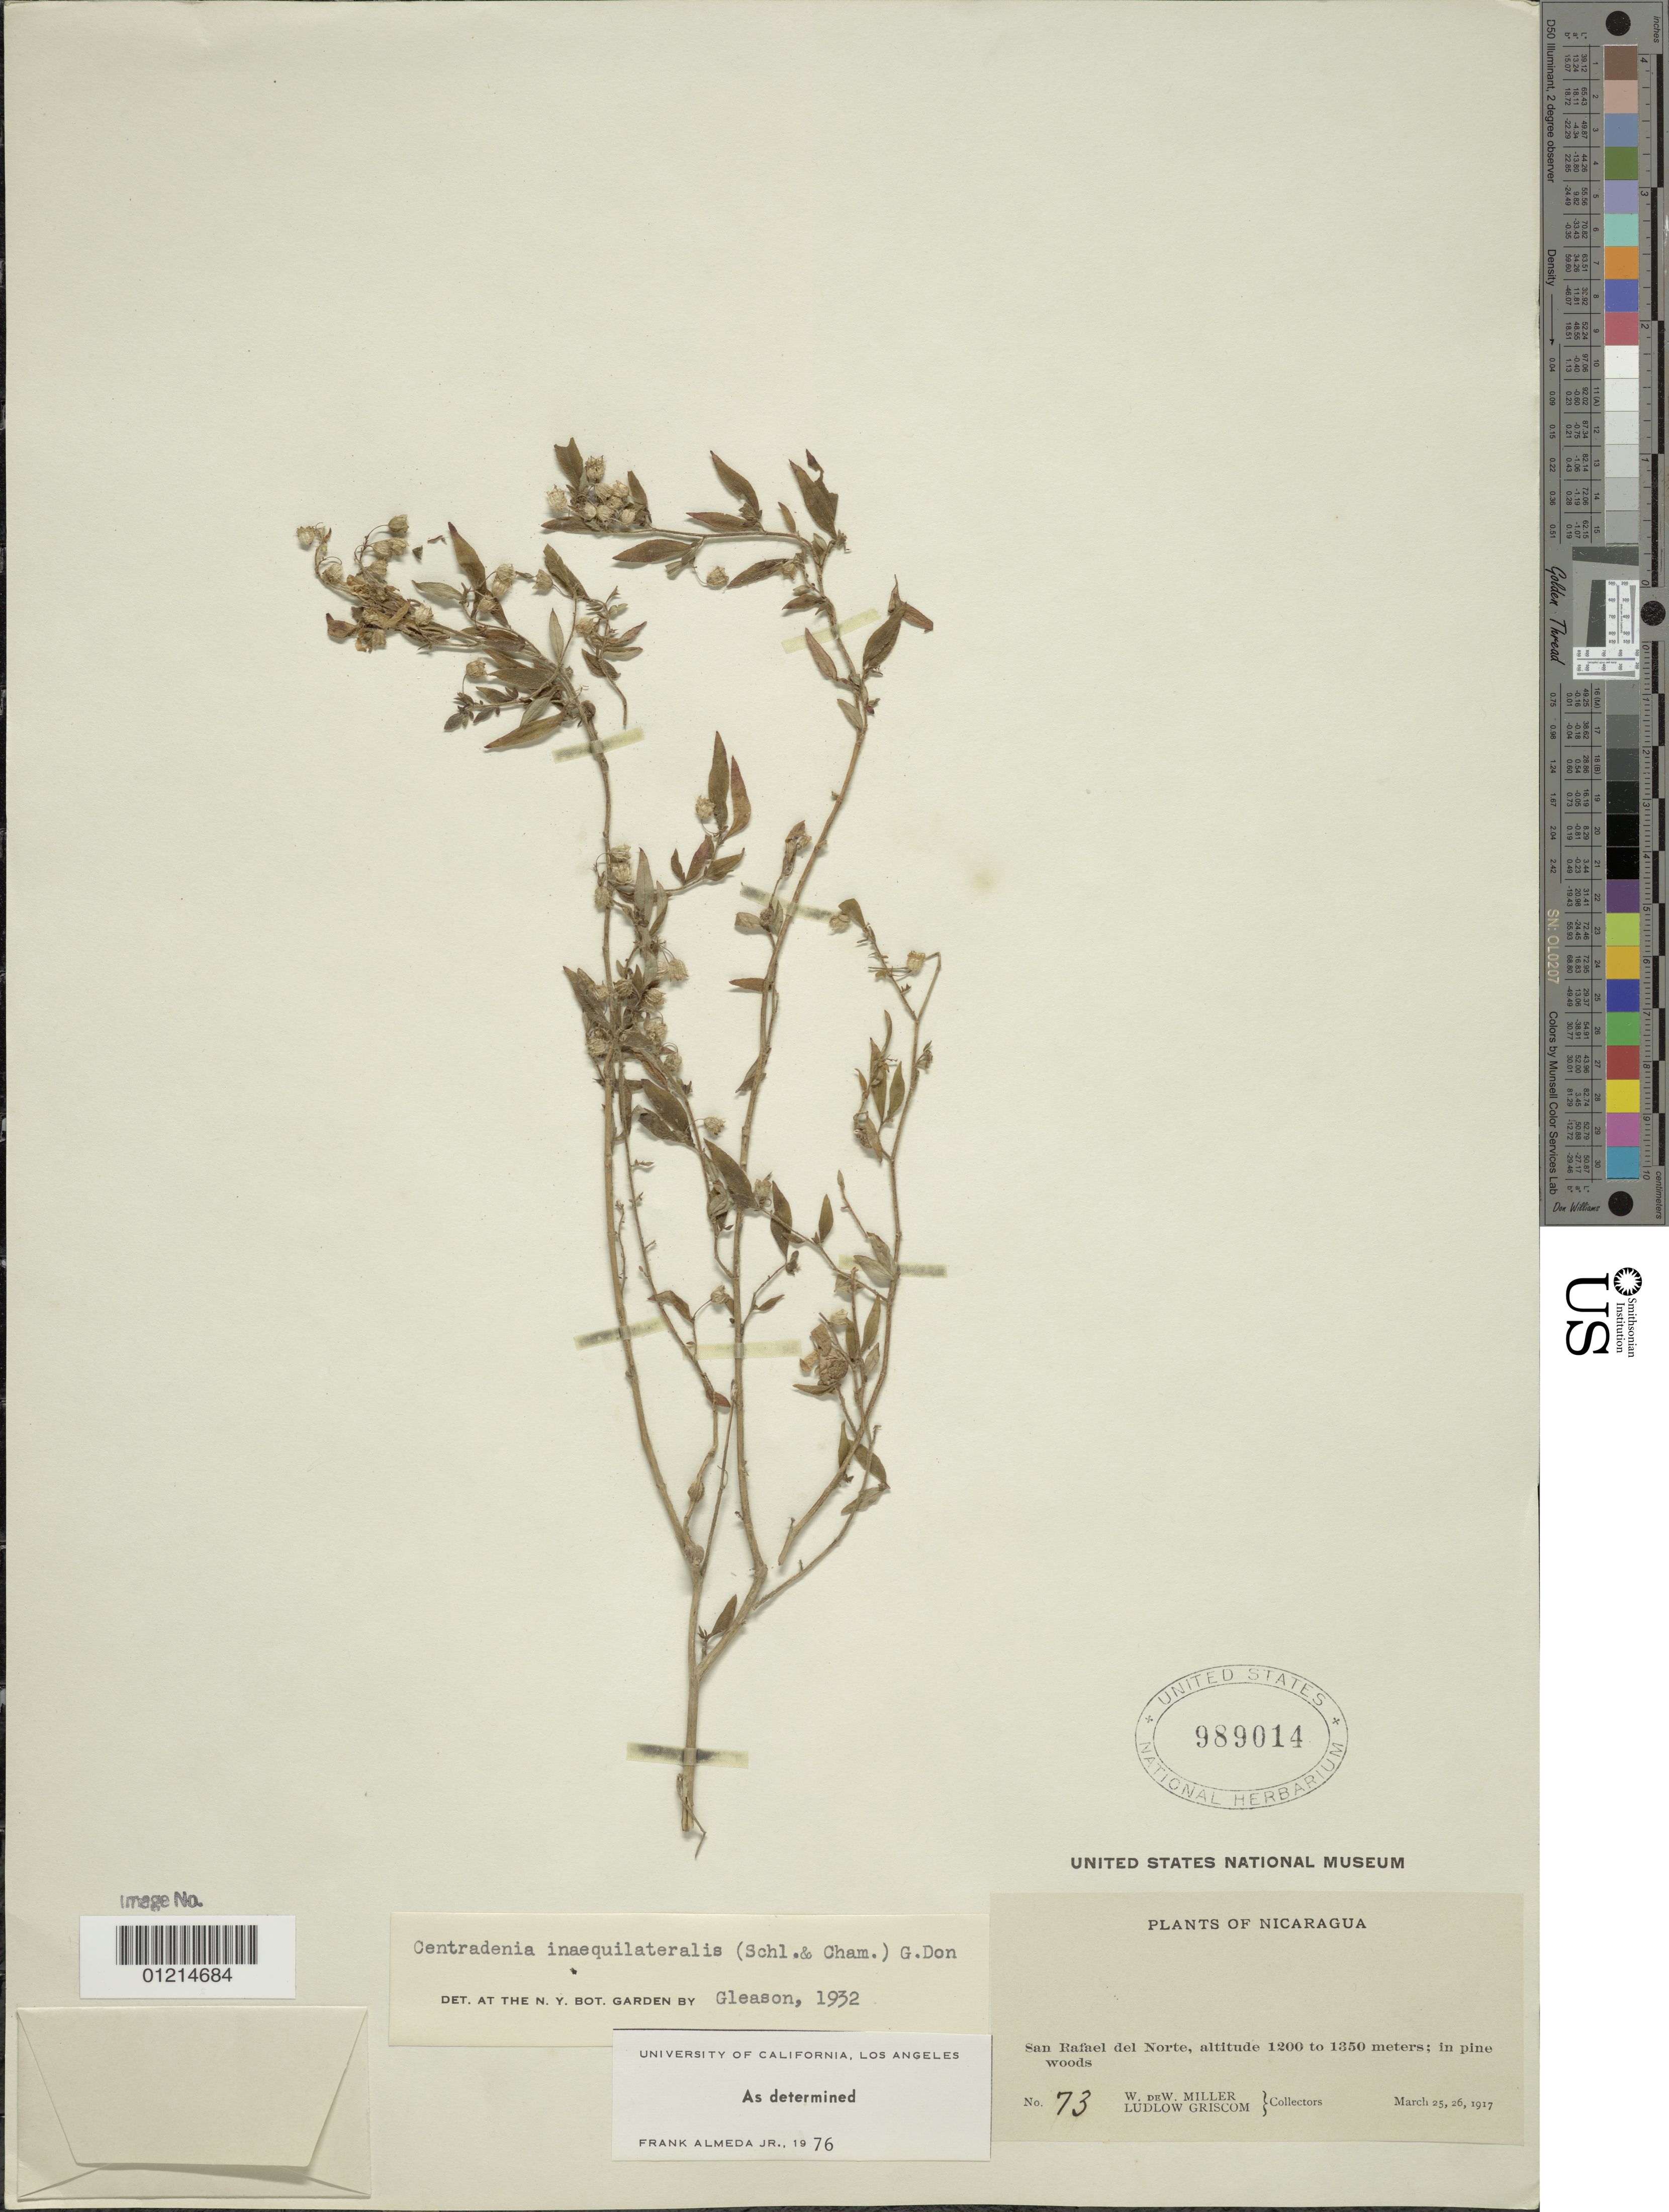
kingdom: Plantae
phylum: Tracheophyta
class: Magnoliopsida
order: Myrtales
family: Melastomataceae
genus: Centradenia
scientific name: Centradenia inaequilateralis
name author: (Gleason) G. Don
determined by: Gleason, --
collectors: W. W. Miller & L. Griscom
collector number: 73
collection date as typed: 25 Mar 1917 or 26 Mar 1917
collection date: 1917-03-25 or 1917-03-26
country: Nicaragua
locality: San Rafael del Norte.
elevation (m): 1200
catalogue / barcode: US 989014